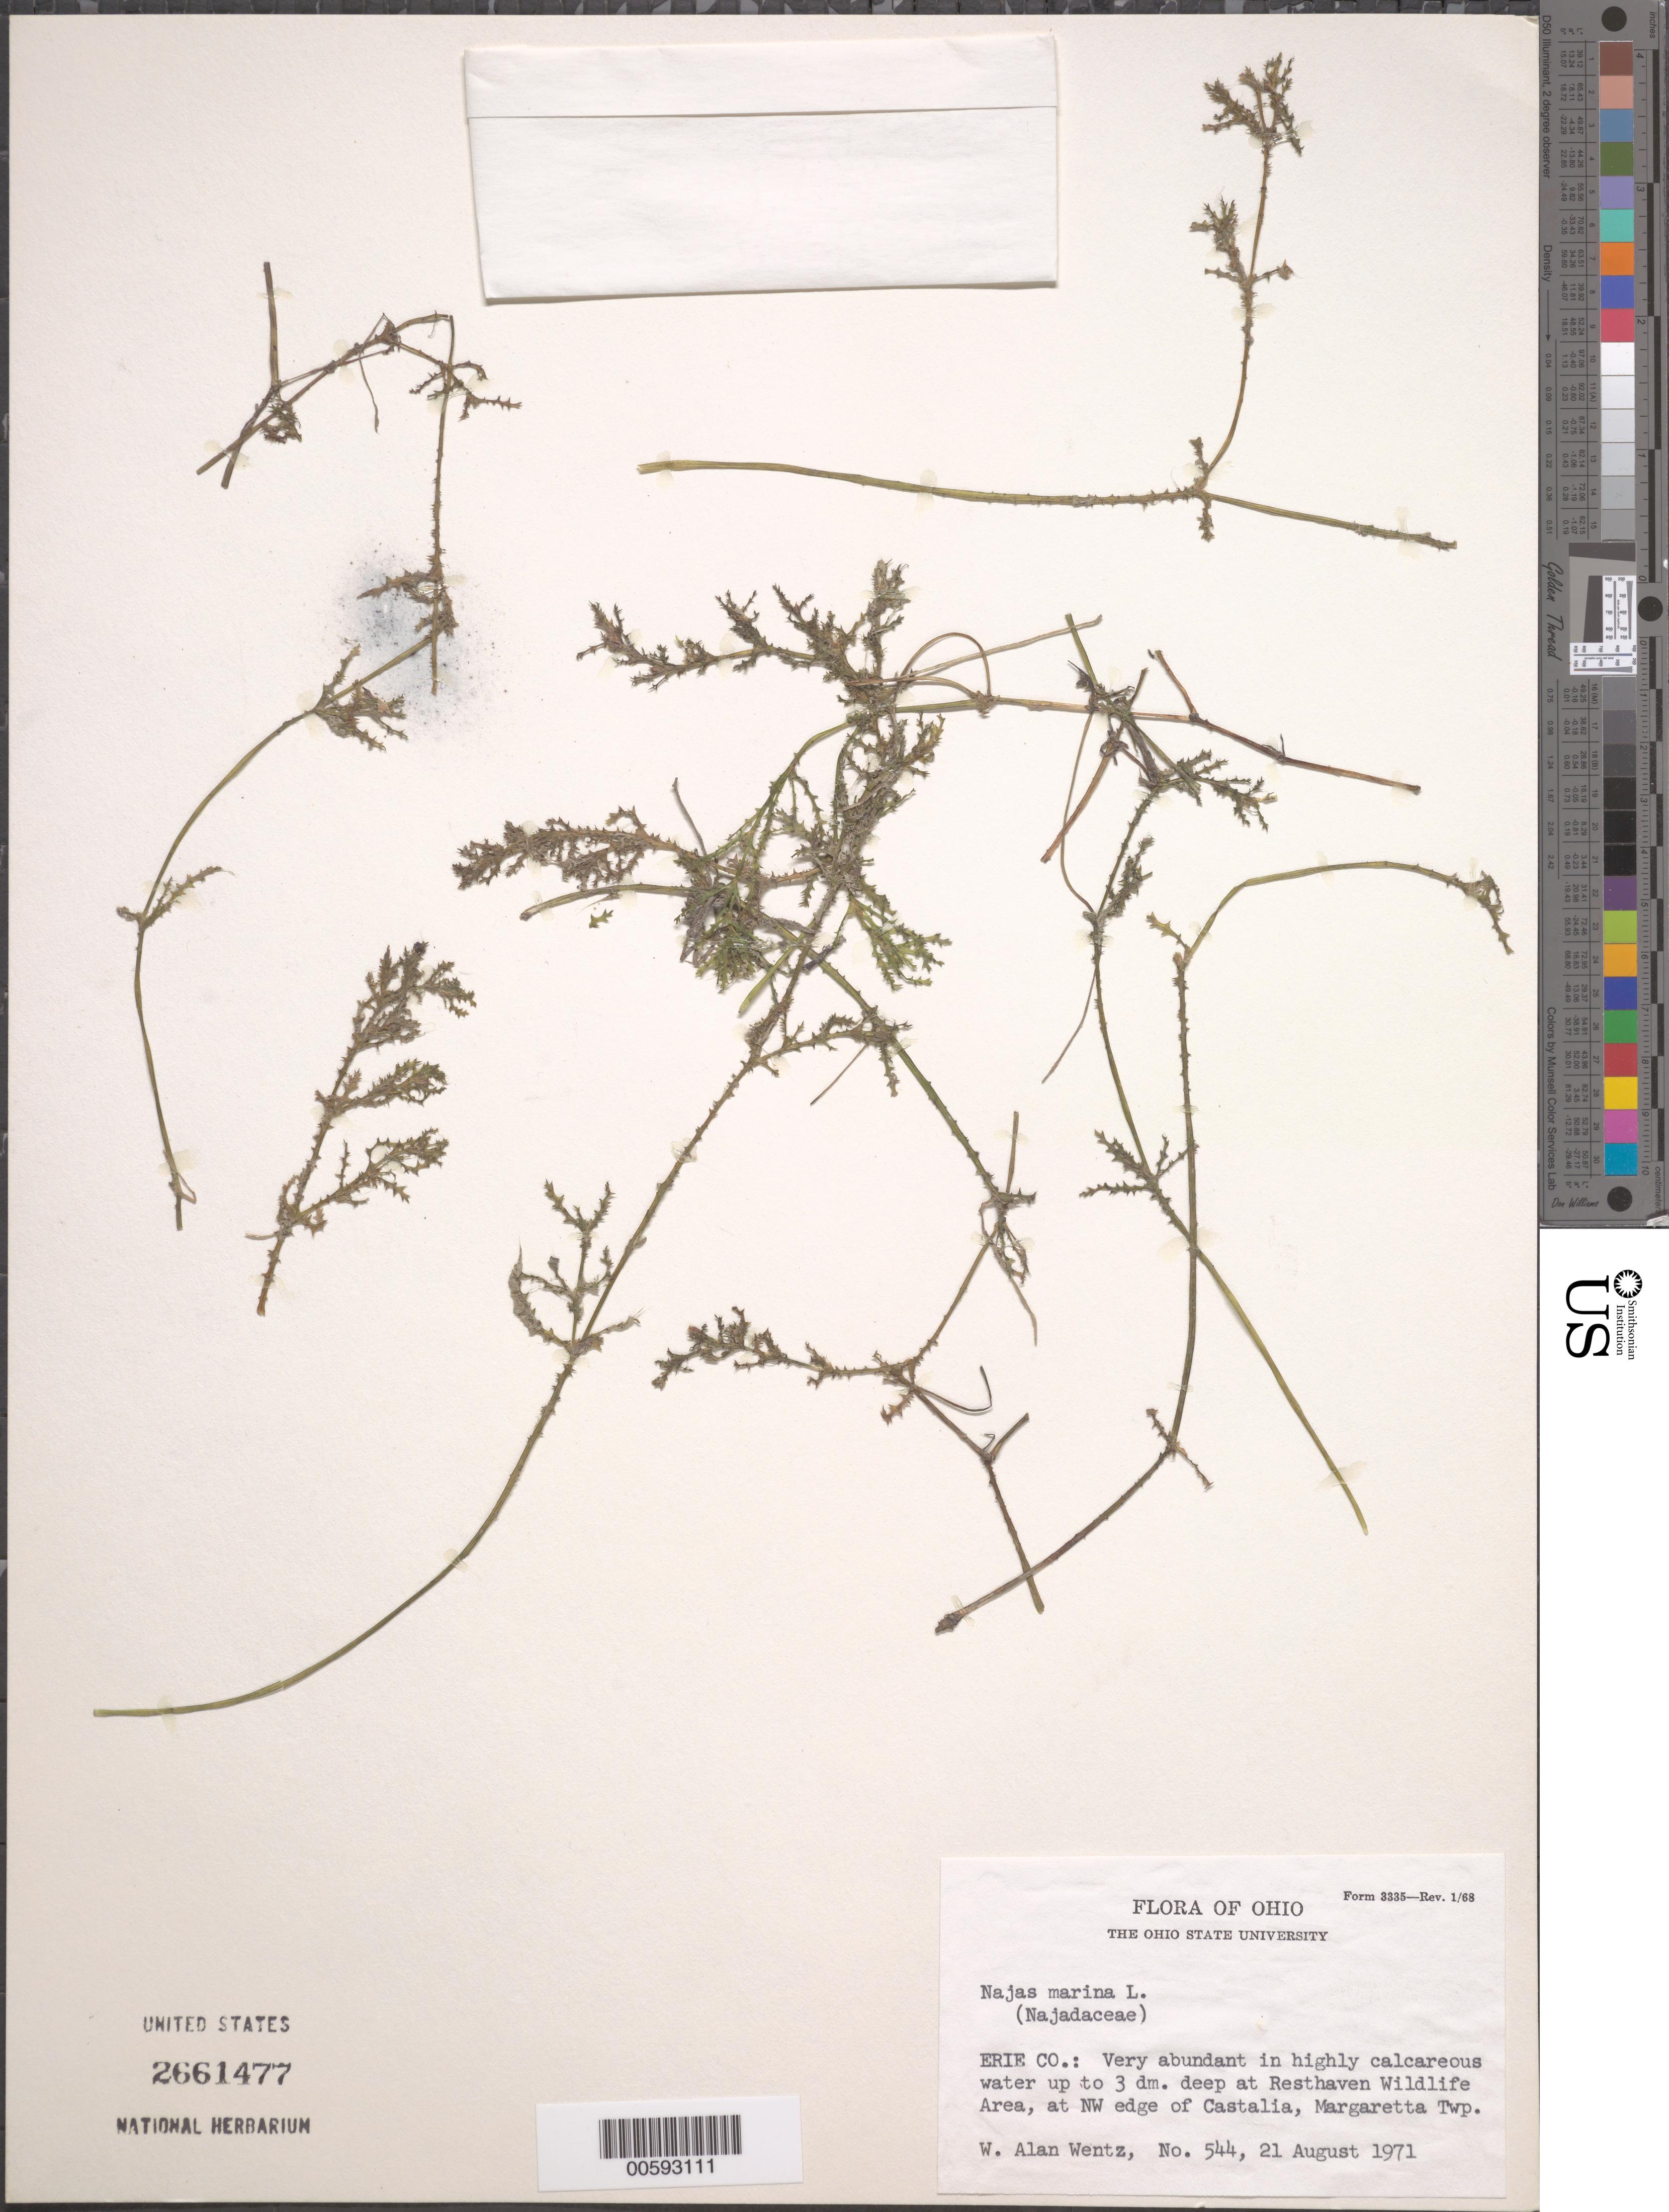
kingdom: Plantae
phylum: Tracheophyta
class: Liliopsida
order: Alismatales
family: Hydrocharitaceae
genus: Najas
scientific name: Najas marina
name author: L.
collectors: W. Wentz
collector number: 544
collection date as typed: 21 Aug 1971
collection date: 1971-08-21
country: United States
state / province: Ohio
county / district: Erie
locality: Resthaven Wildlife Area, NW of Castalia, Margaretta Twp.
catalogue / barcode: US 2661477